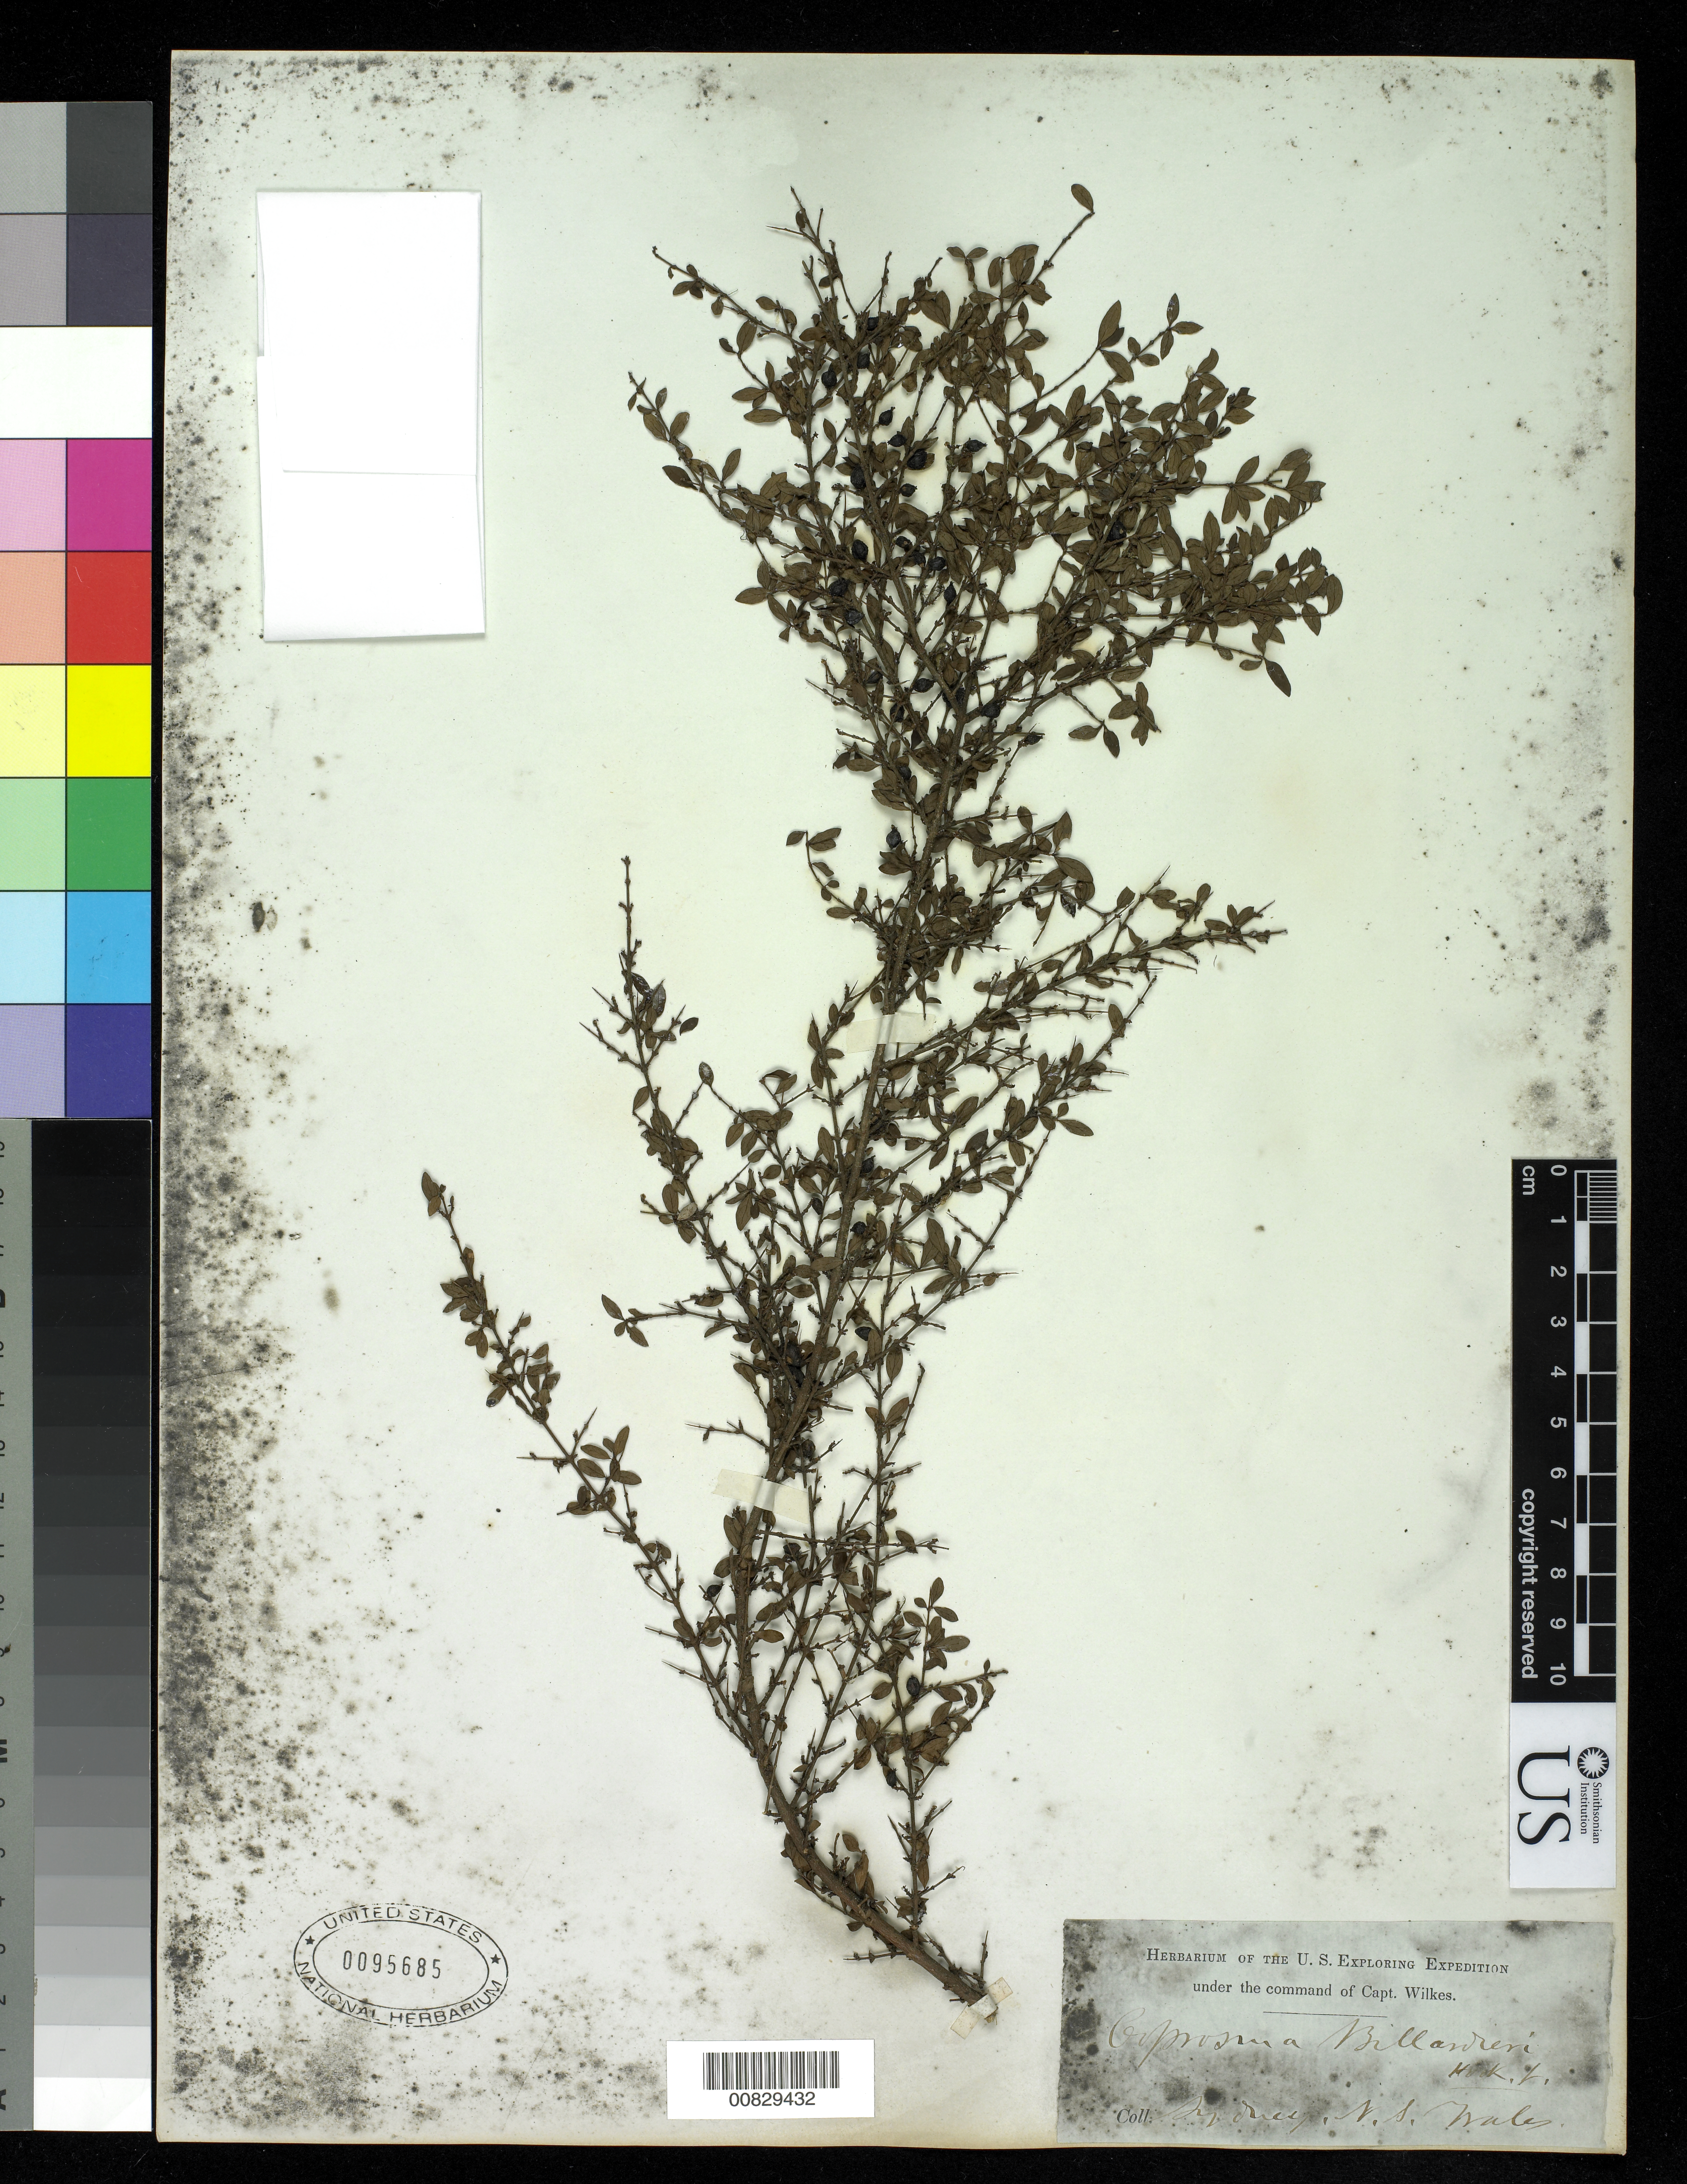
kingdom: Plantae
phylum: Tracheophyta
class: Magnoliopsida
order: Gentianales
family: Rubiaceae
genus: Coprosma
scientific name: Coprosma billardierei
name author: Hook. f.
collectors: Wilkes Explor. Exped.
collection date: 1838/1842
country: Australia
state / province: New South Wales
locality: Sydney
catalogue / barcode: US 95685